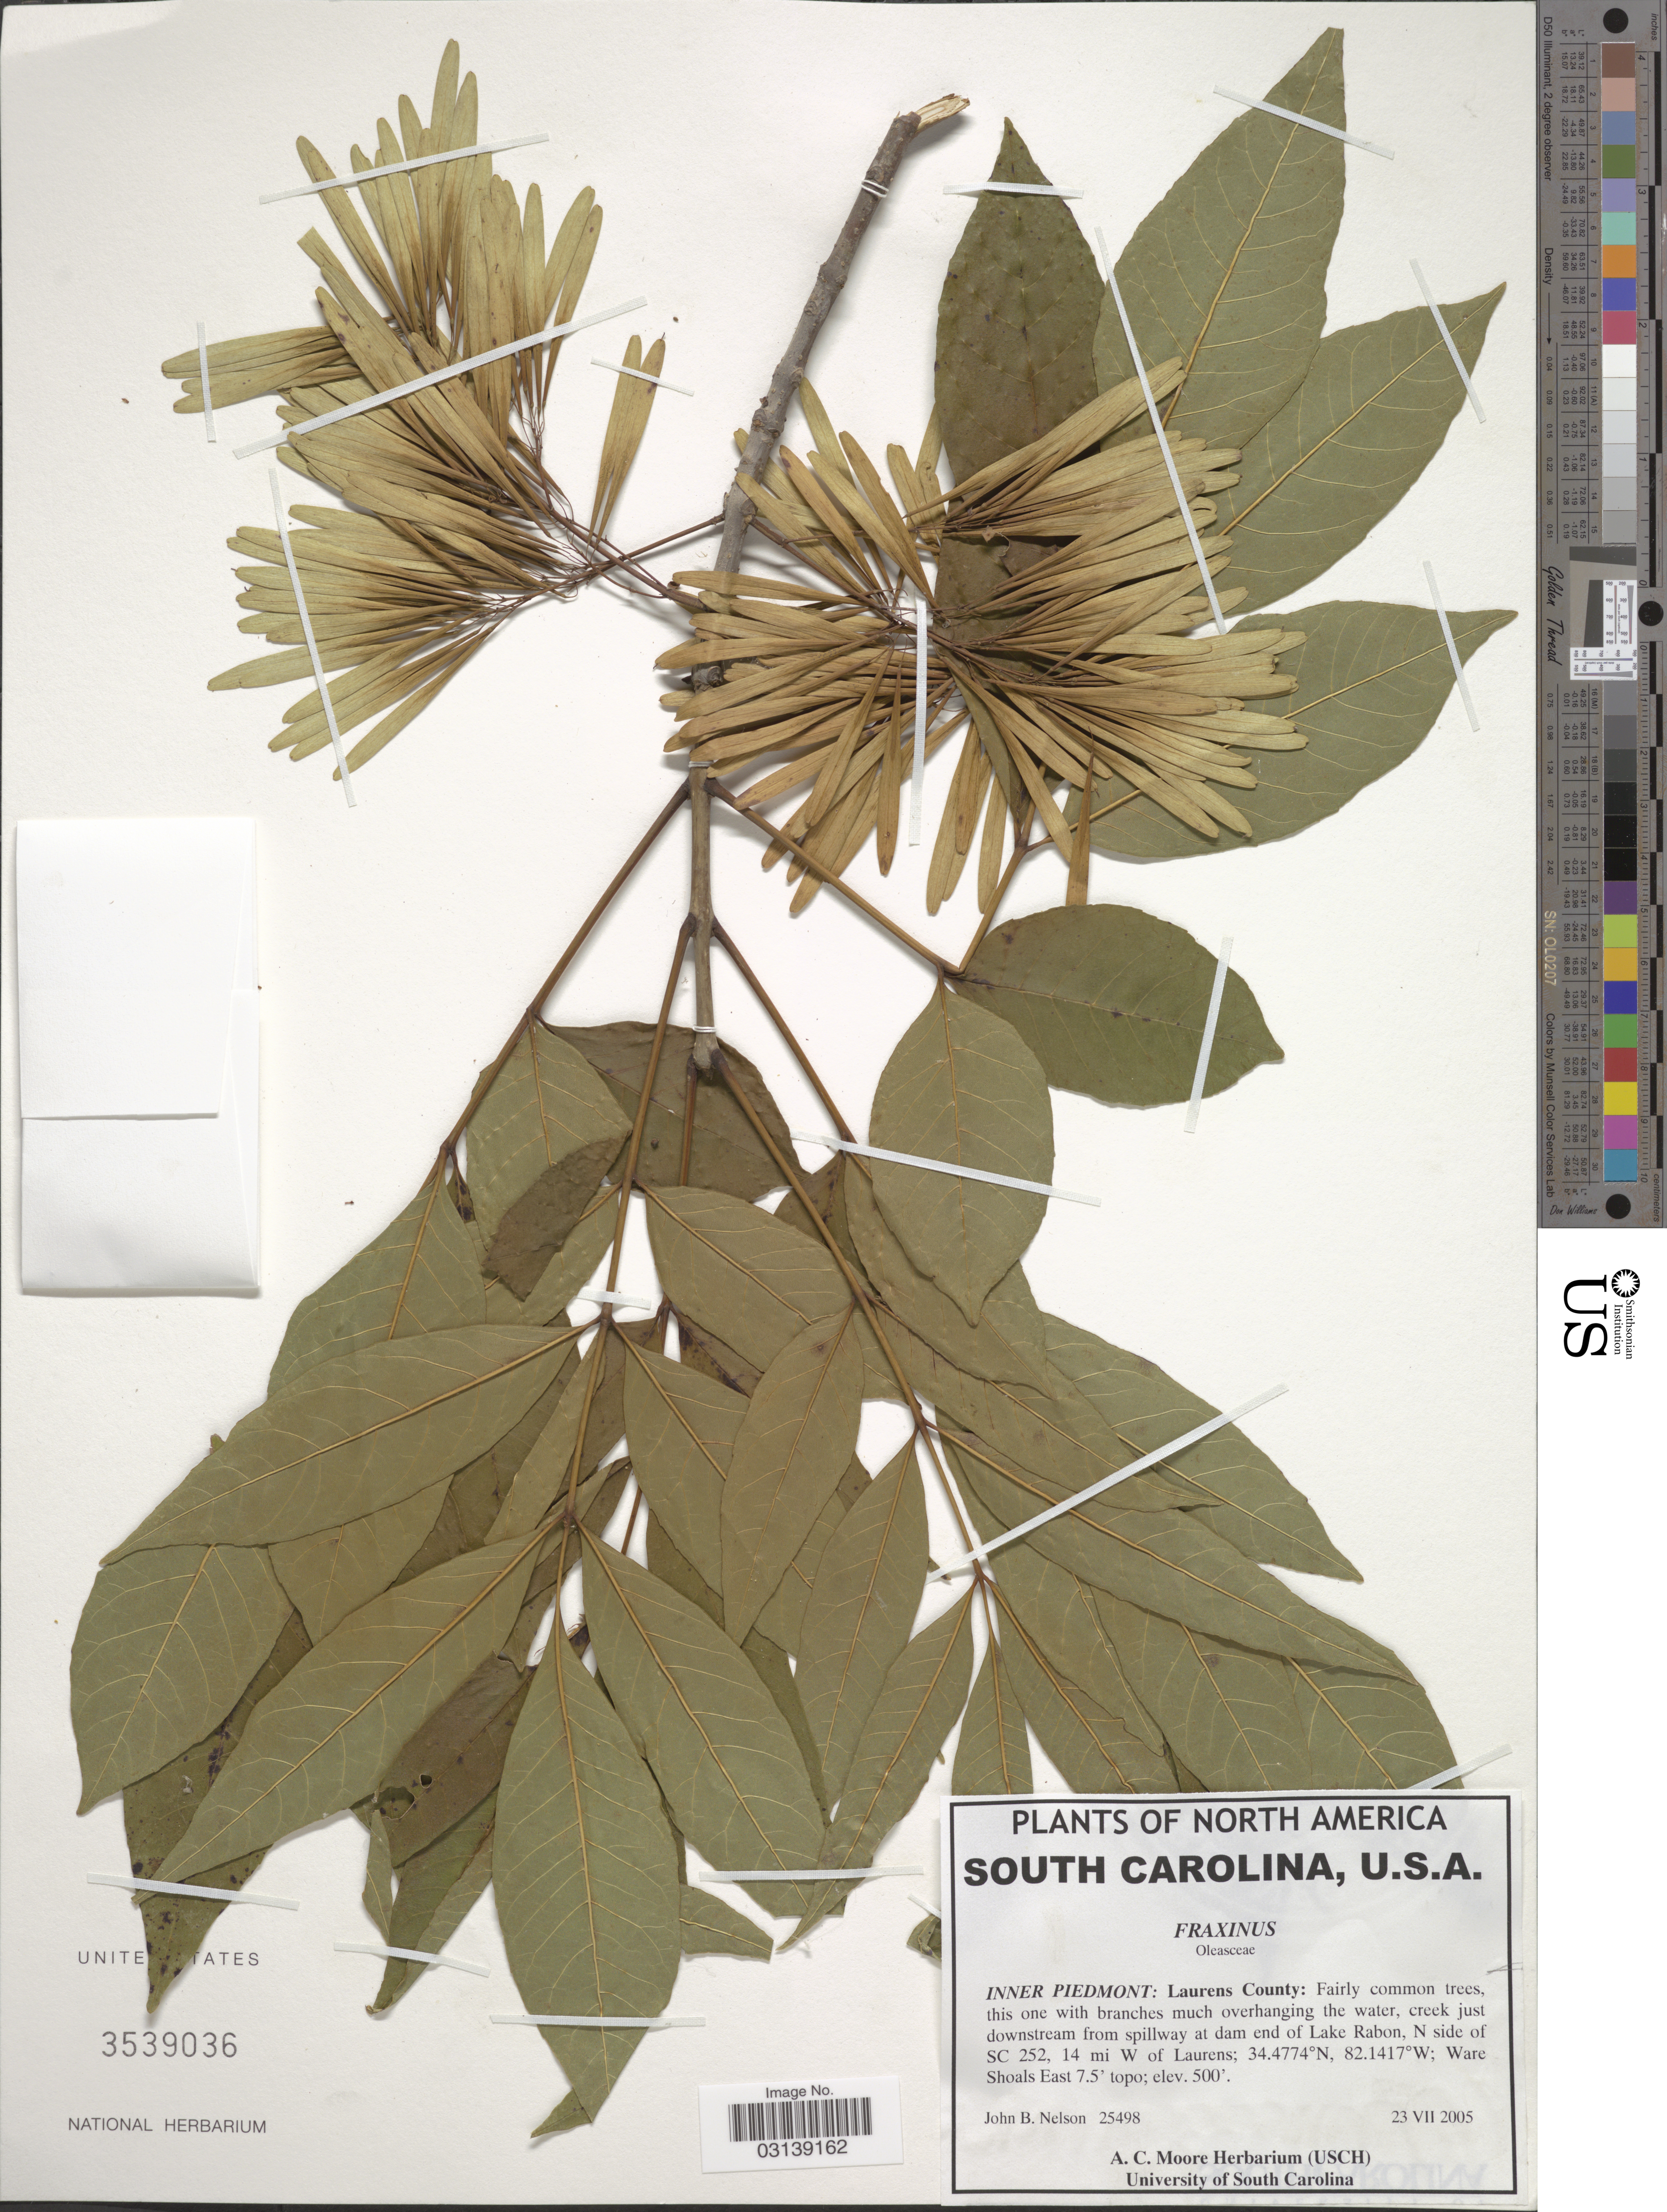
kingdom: Plantae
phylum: Tracheophyta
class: Magnoliopsida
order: Lamiales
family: Oleaceae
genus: Fraxinus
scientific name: Fraxinus pennsylvanica var. lanceolata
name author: Sarg.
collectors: J. Nelson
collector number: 25498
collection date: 2005-07-23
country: United States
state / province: South Carolina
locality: Inner Piedmont: Laurens County: Fairly common trees, this one with branches much overhanging the water, creek just downstream from spillway at dam end of Lake Rabon, N side of SC 252, 14 mi W of Laurens; Ware Shoals East.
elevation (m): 152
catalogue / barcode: US 3539036